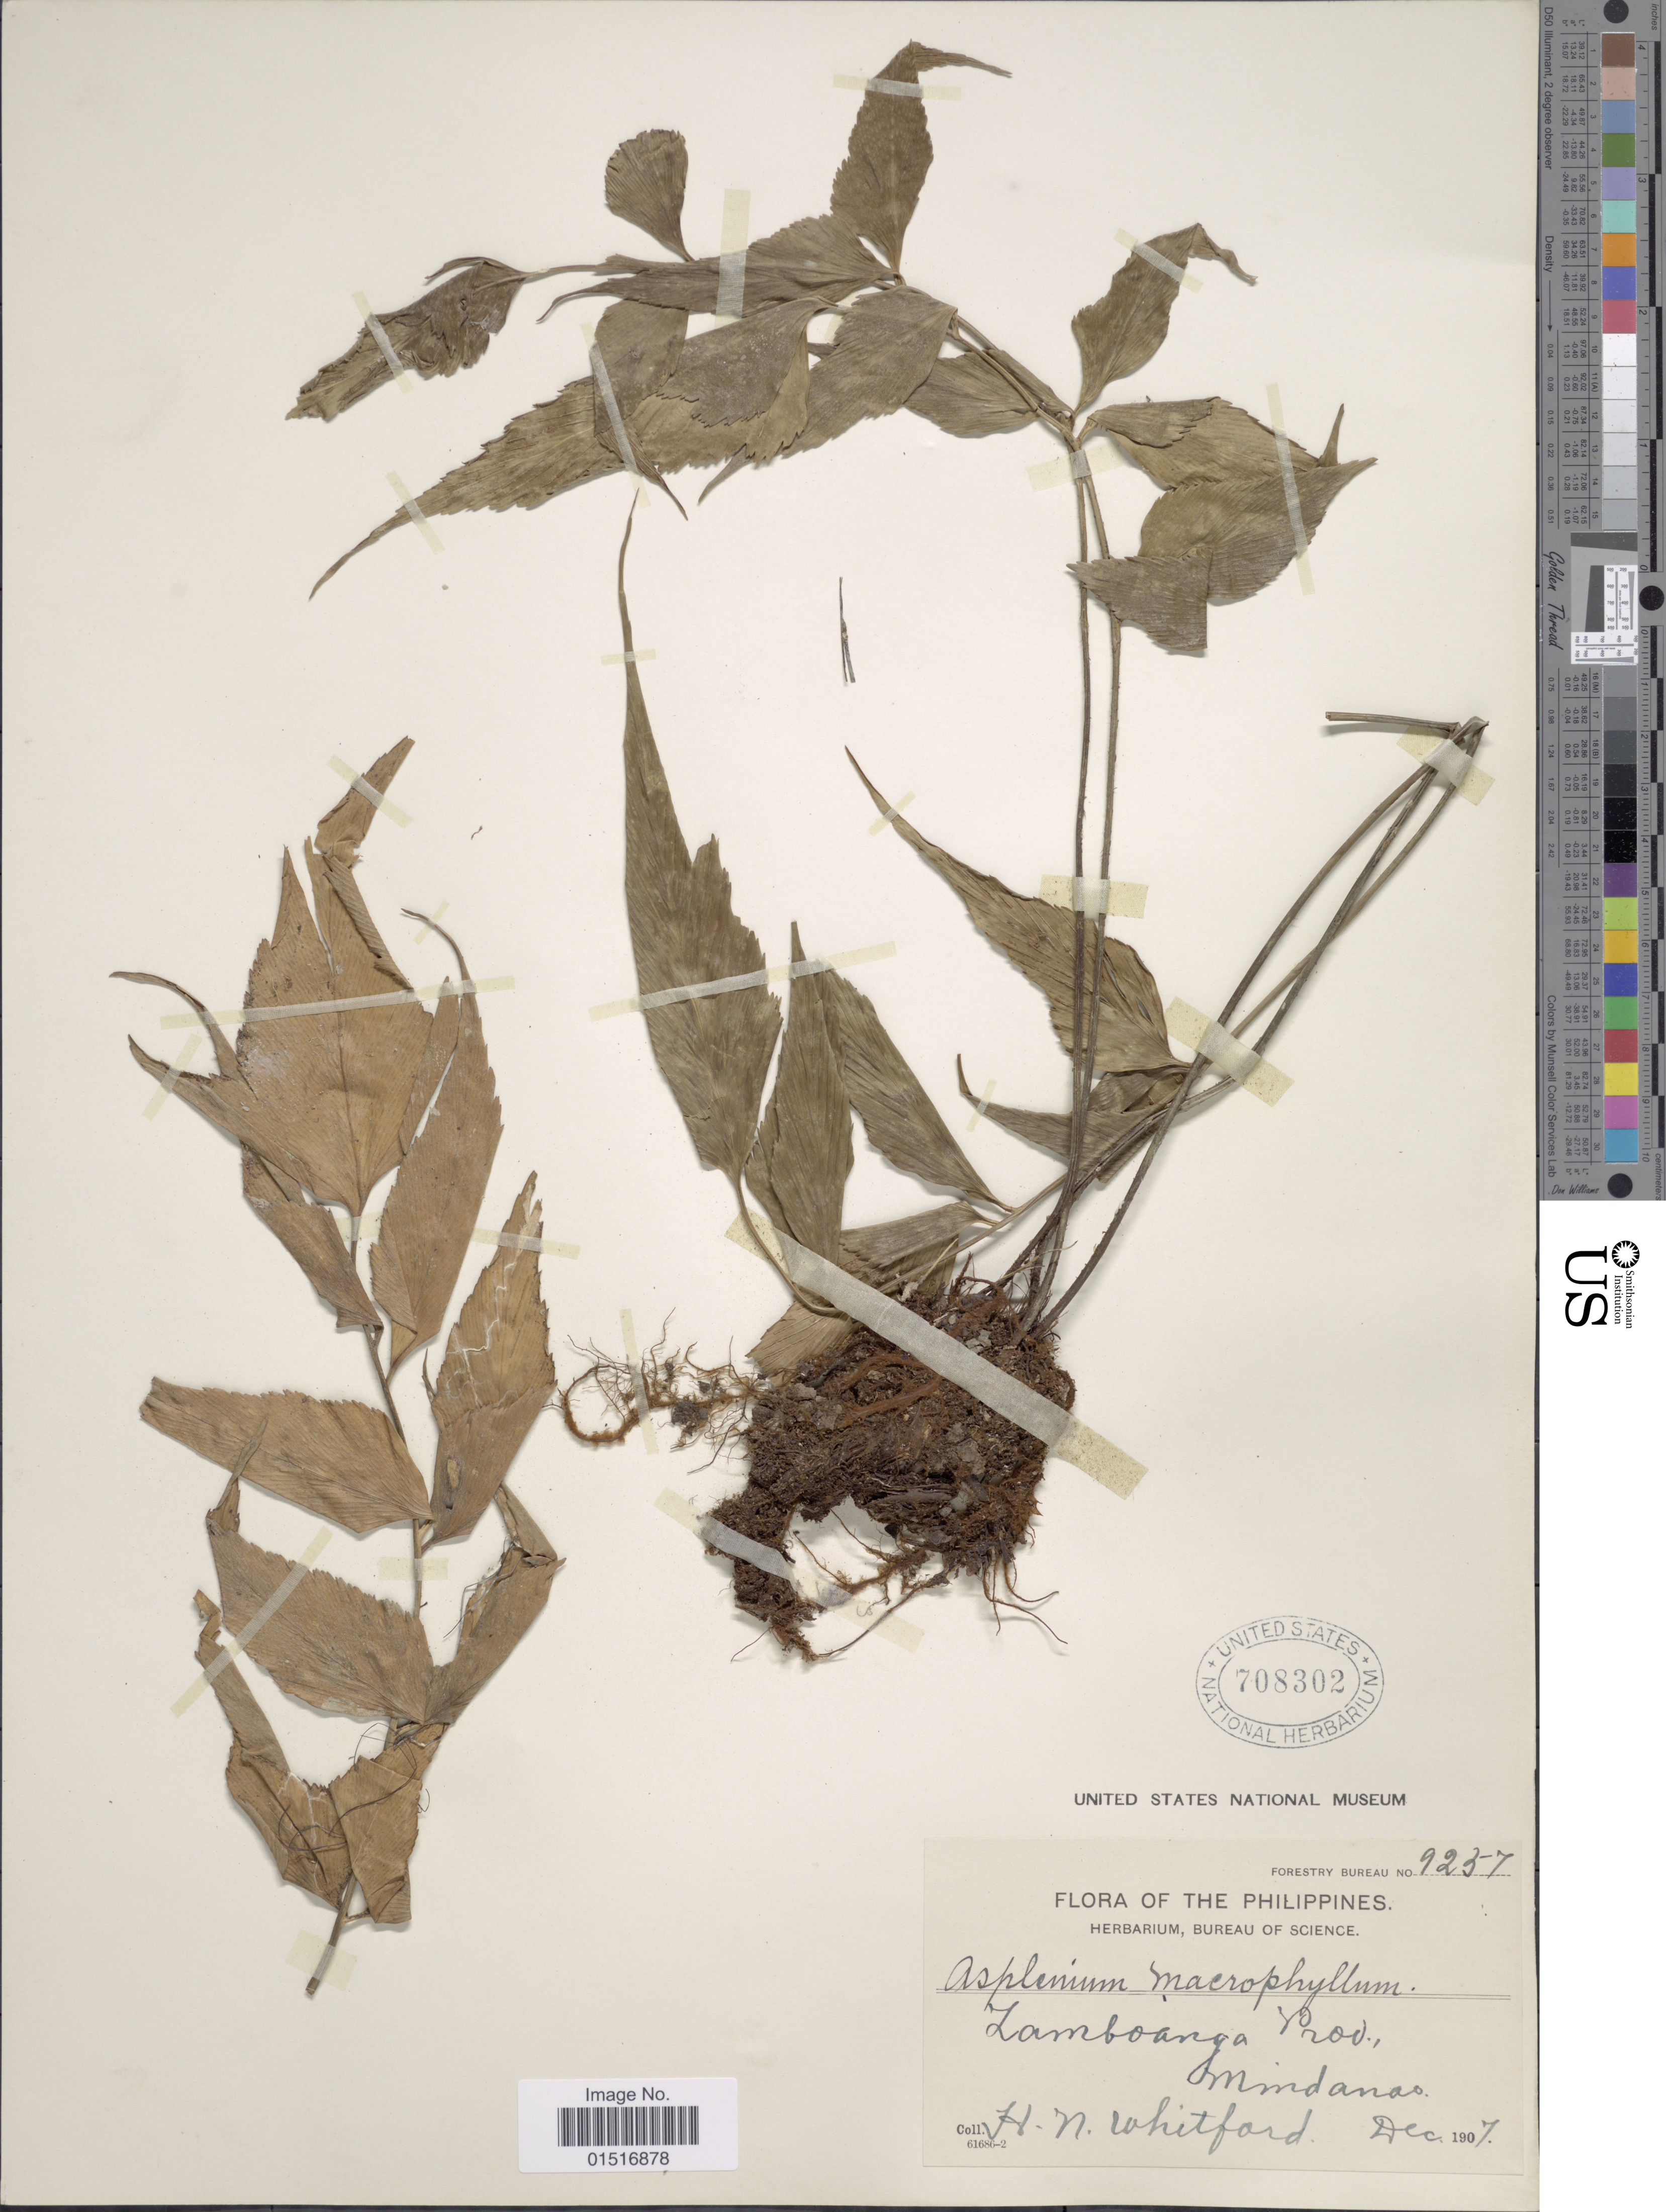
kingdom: Plantae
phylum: Tracheophyta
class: Polypodiopsida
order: Polypodiales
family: Aspleniaceae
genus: Asplenium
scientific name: Asplenium polyodon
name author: G. Forst.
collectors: H. N. Whitford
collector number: Forestry Bureau 923-7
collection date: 1907-12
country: Philippines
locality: Zamboanga Prov., Mindanao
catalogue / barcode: US 708302